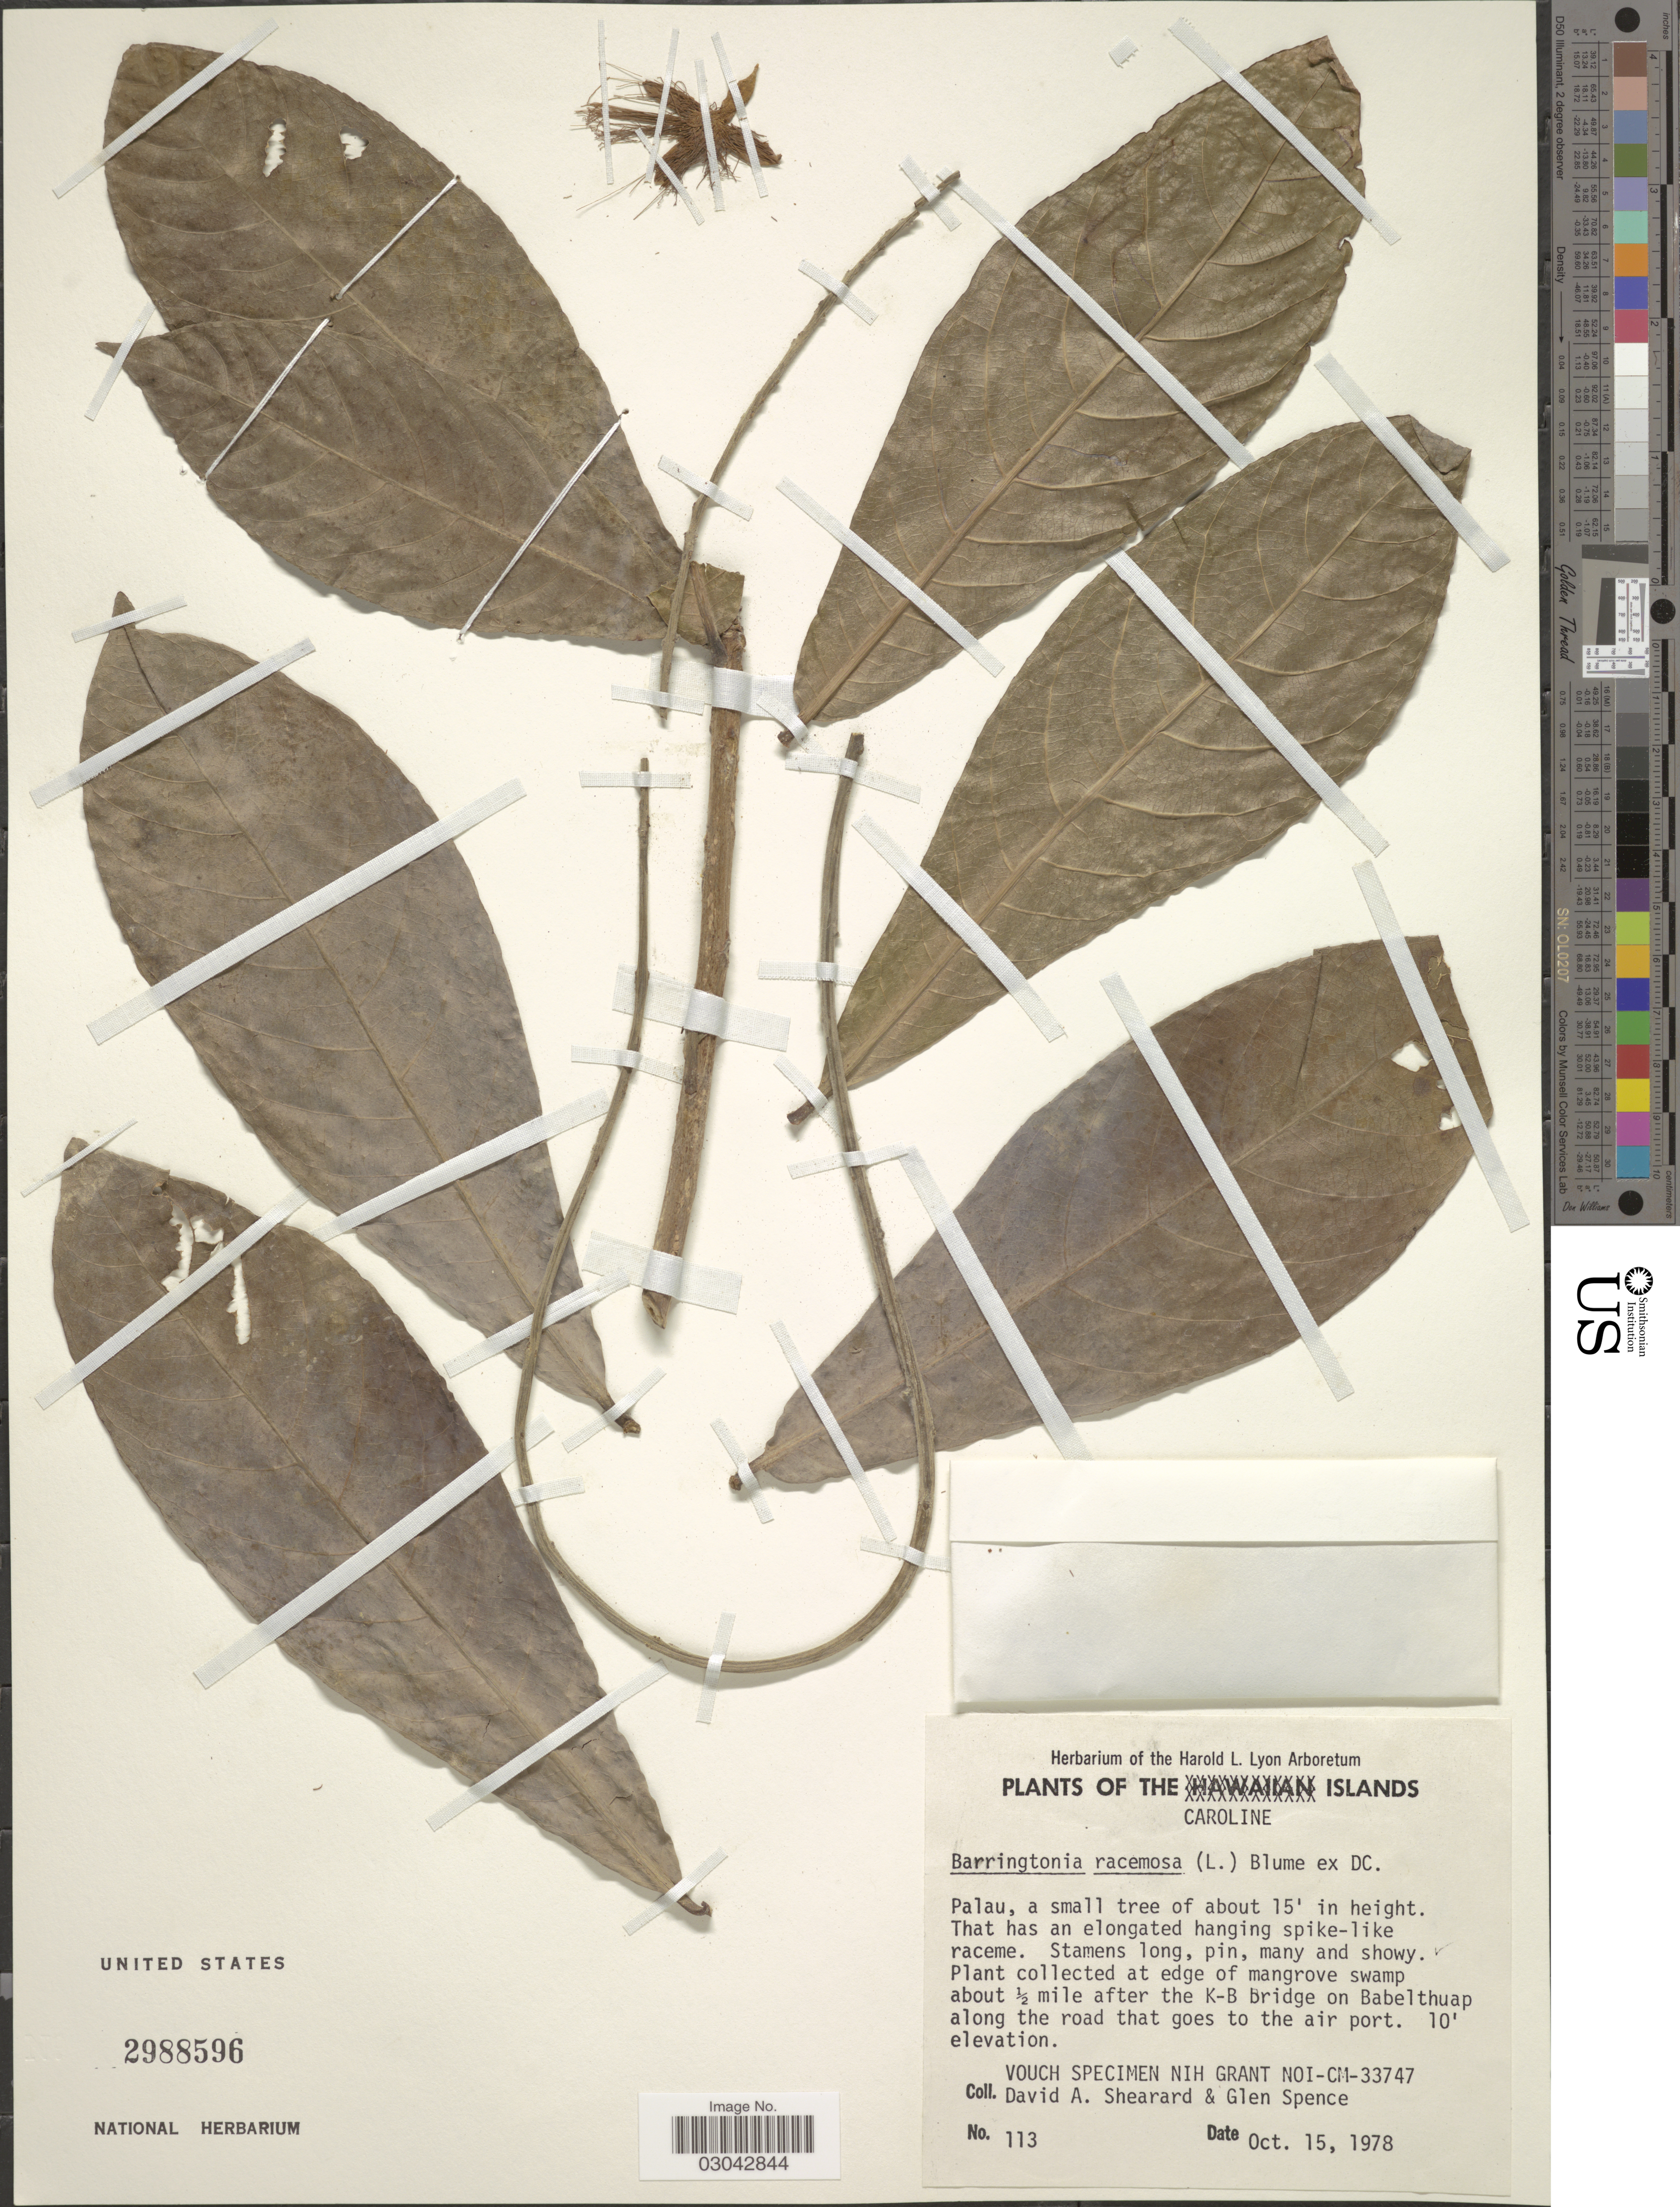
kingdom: Plantae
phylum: Tracheophyta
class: Magnoliopsida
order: Ericales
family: Lecythidaceae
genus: Barringtonia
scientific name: Barringtonia racemosa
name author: (L.) Spreng.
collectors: D. Shearard & G. Spence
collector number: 113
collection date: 1978-10-15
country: Palau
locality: Caroline Islands. Palau. At edge of mangrove swamp about ½ mile after the K-B bridge on Babelthuap along the road that goes to the air port.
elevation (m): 3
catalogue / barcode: US 2988596